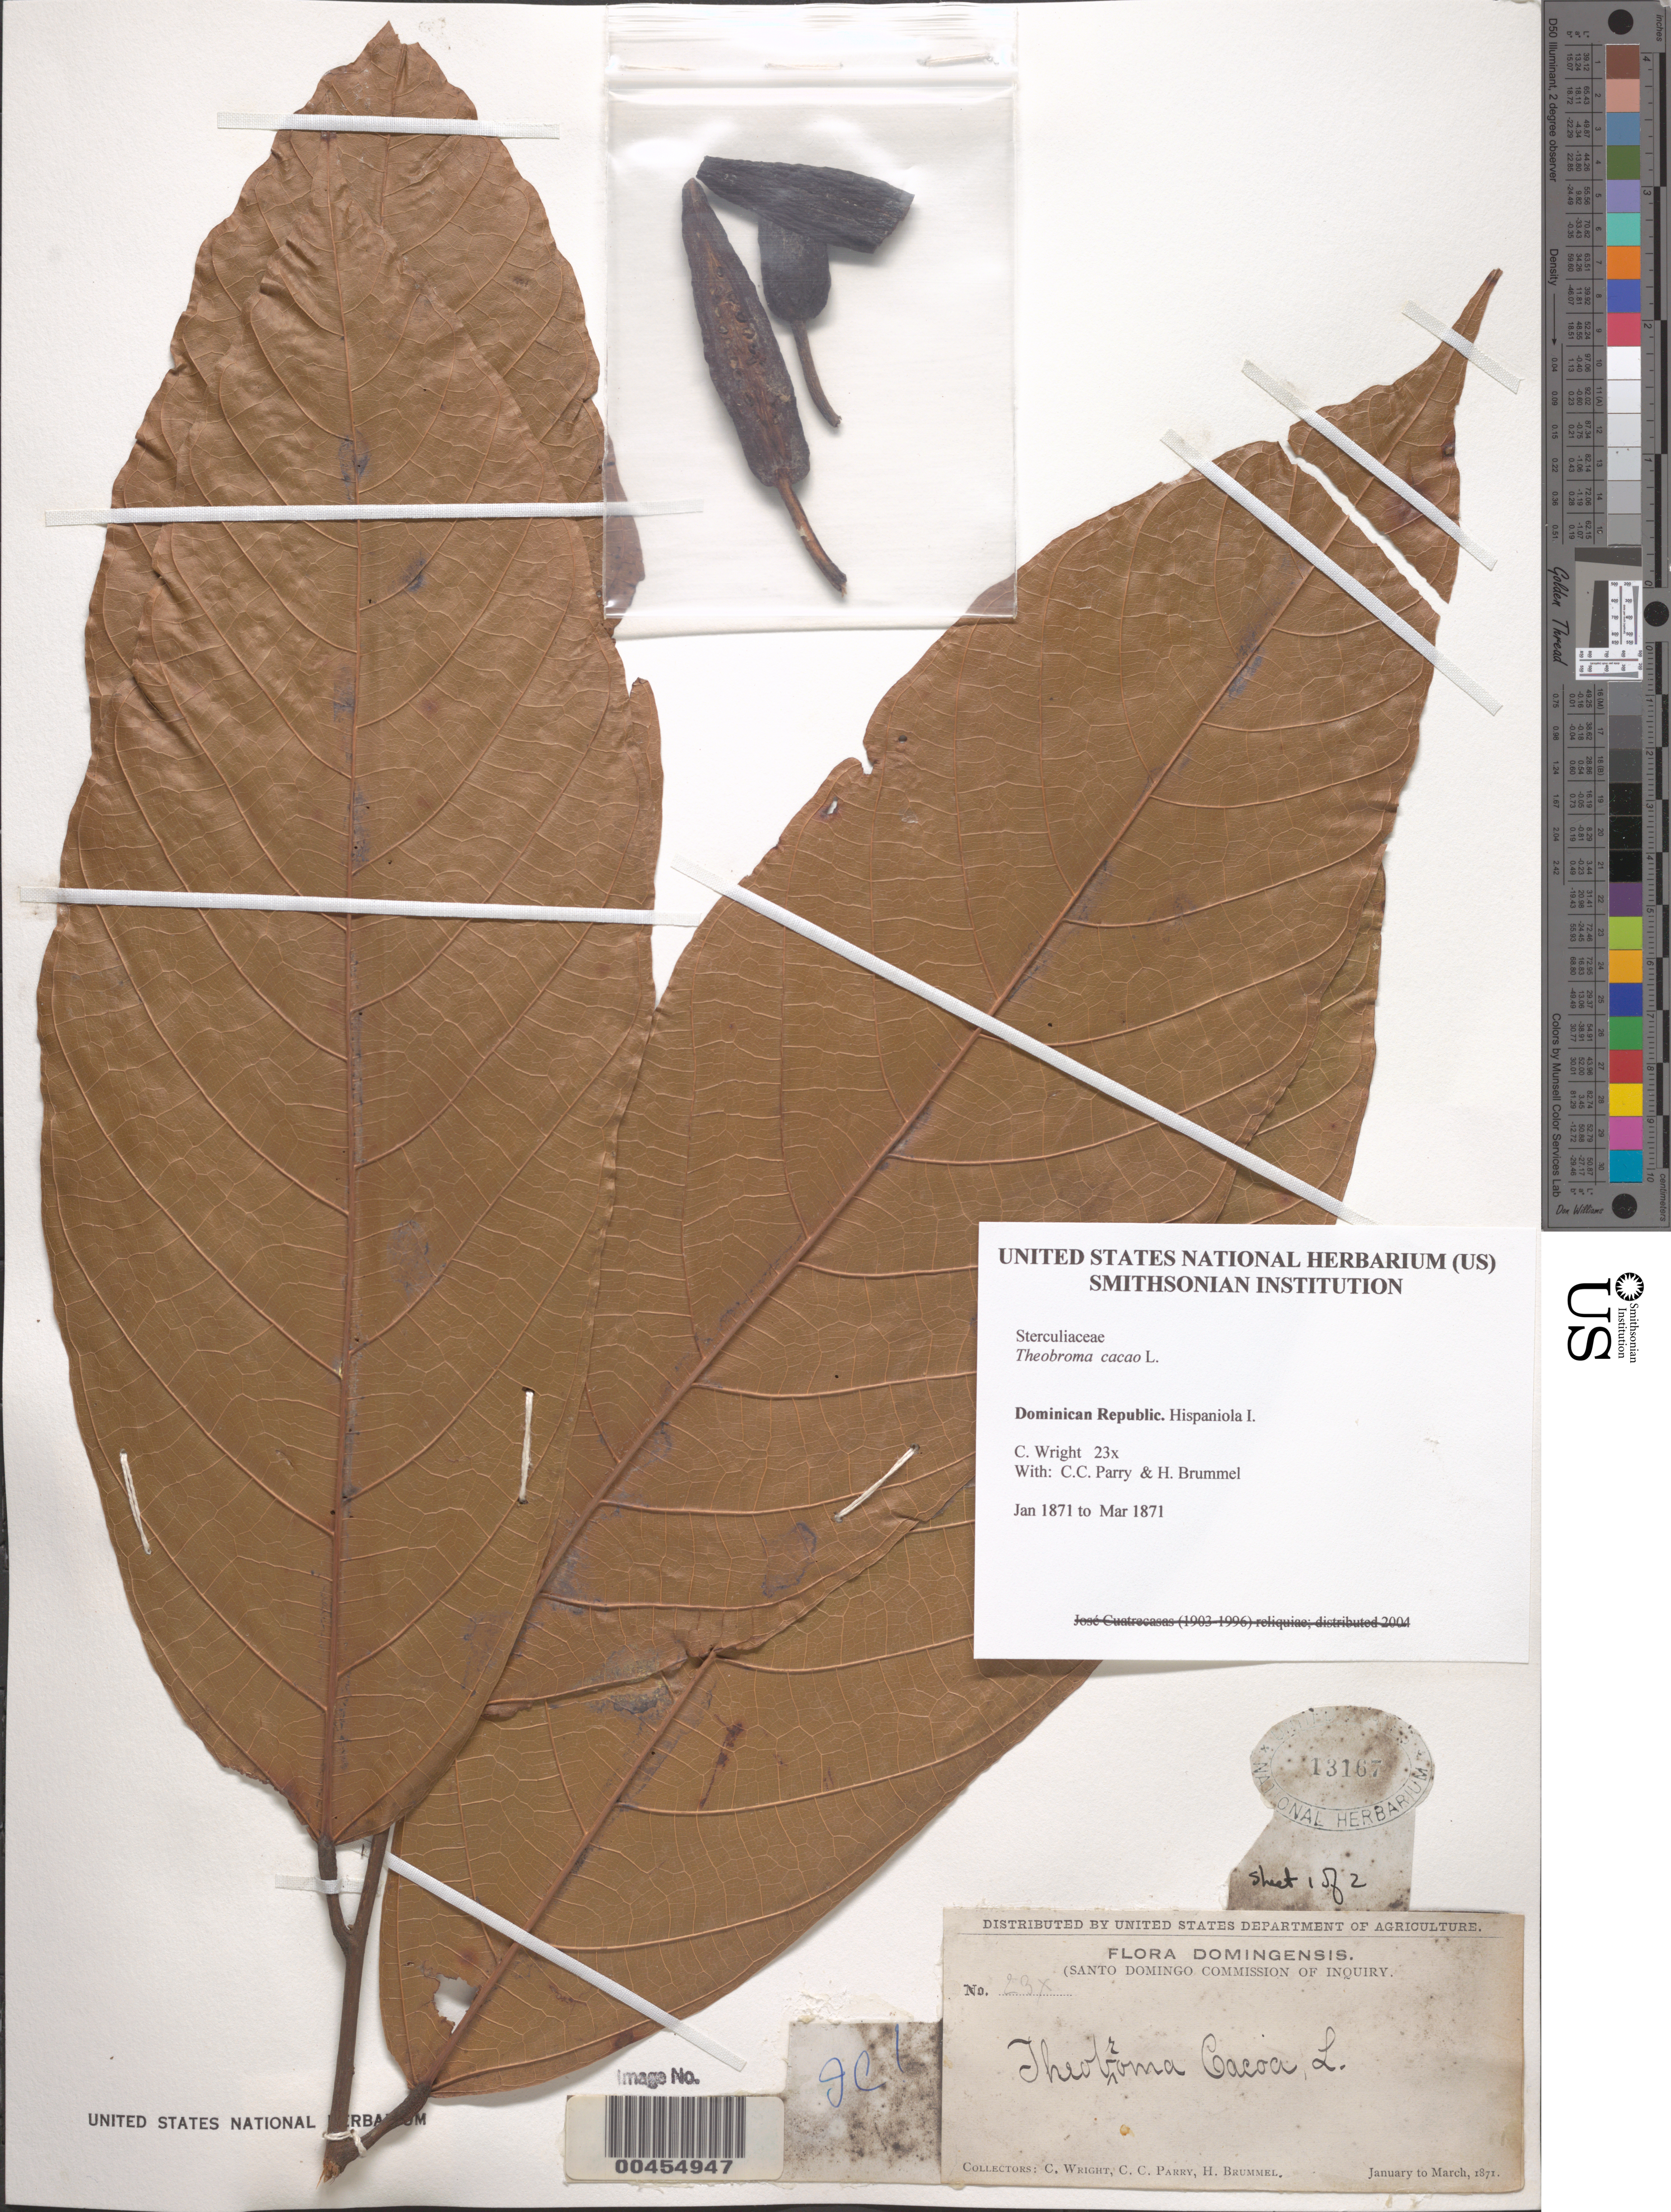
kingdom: Plantae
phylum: Tracheophyta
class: Magnoliopsida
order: Malvales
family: Malvaceae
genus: Theobroma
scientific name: Theobroma cacao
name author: L.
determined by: Cuatrecasas, J.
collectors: C. Wright, C. C. Parry & H. Brummel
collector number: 23x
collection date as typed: Jan 1871 to -- Mar 1871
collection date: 1871-01/1871-03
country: Dominican Republic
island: Hispaniola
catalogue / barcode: US 13167